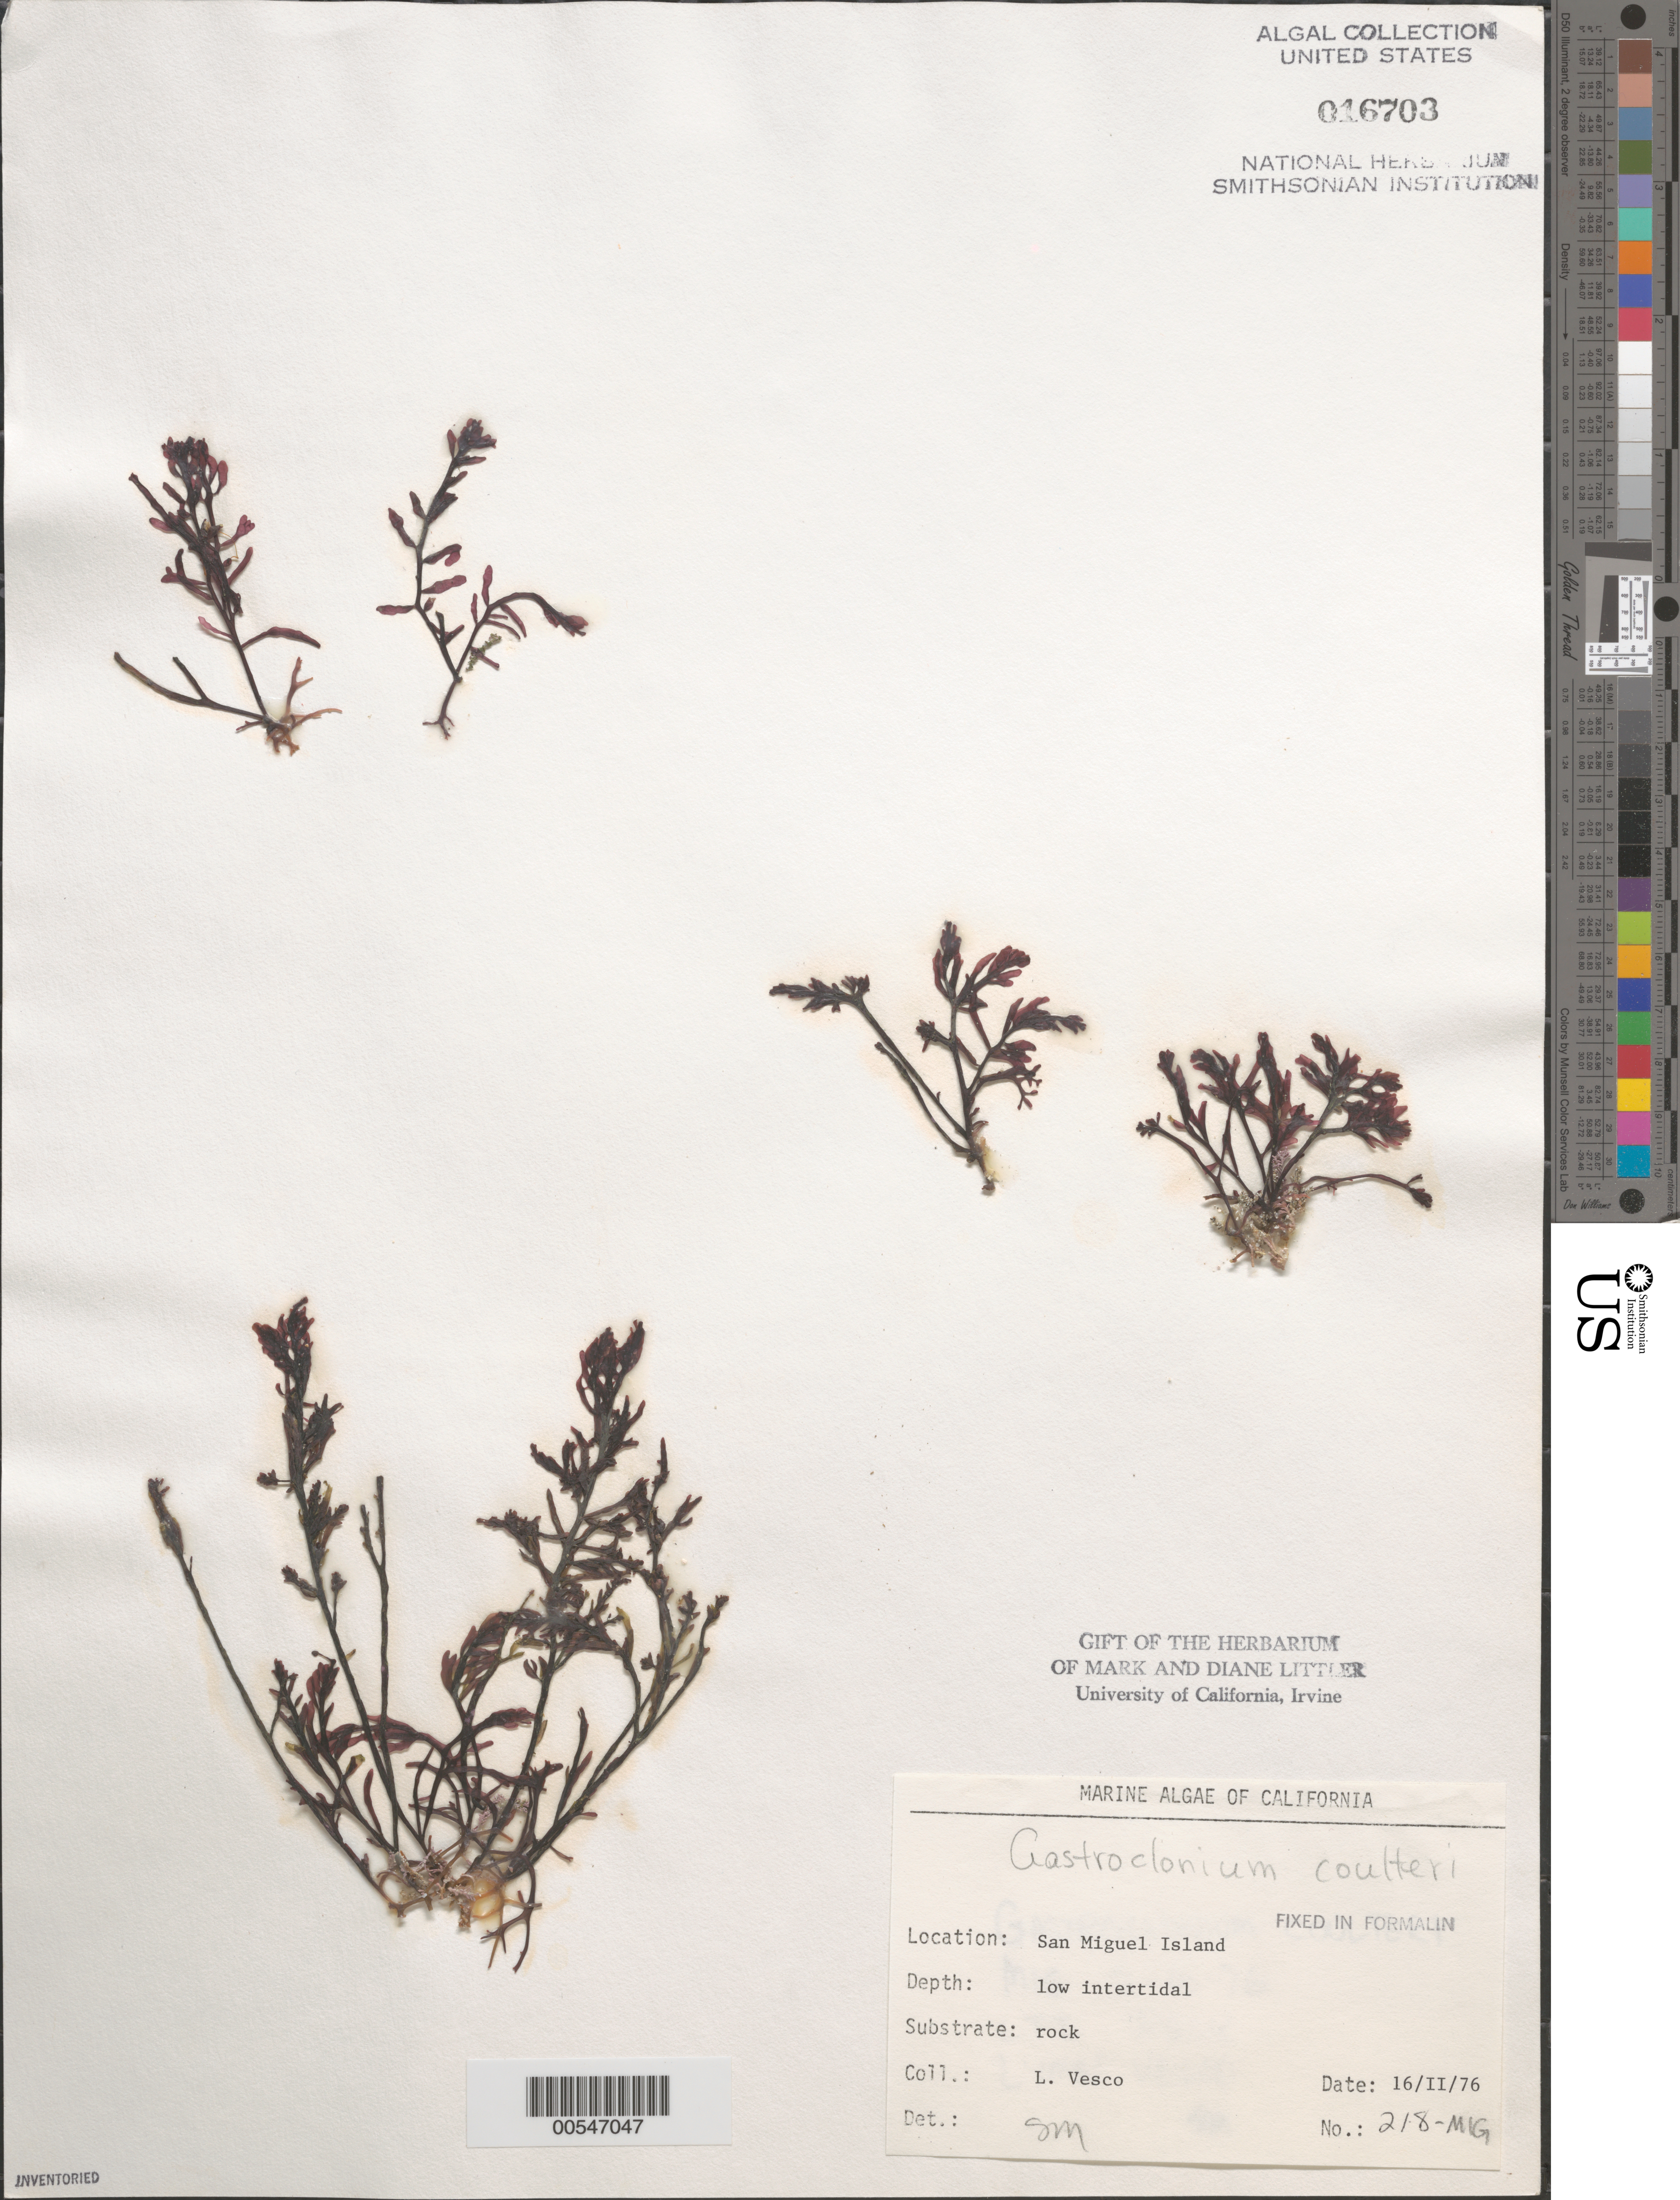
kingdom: Plantae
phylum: Rhodophyta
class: Florideophyceae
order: Rhodymeniales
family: Champiaceae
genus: Neogastroclonium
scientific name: Neogastroclonium subarticulatum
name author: (Turner) L. Le Gall et al.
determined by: Algae name updating Project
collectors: L. Vesco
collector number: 218-mig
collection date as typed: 16 Feb 1976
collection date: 1976-02-16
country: United States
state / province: California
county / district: Santa Barbara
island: San Miguel Island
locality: Cuyler Harbor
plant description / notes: BLM-SOCALBIGHT Rocky Intertidal Survey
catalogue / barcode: US 16703